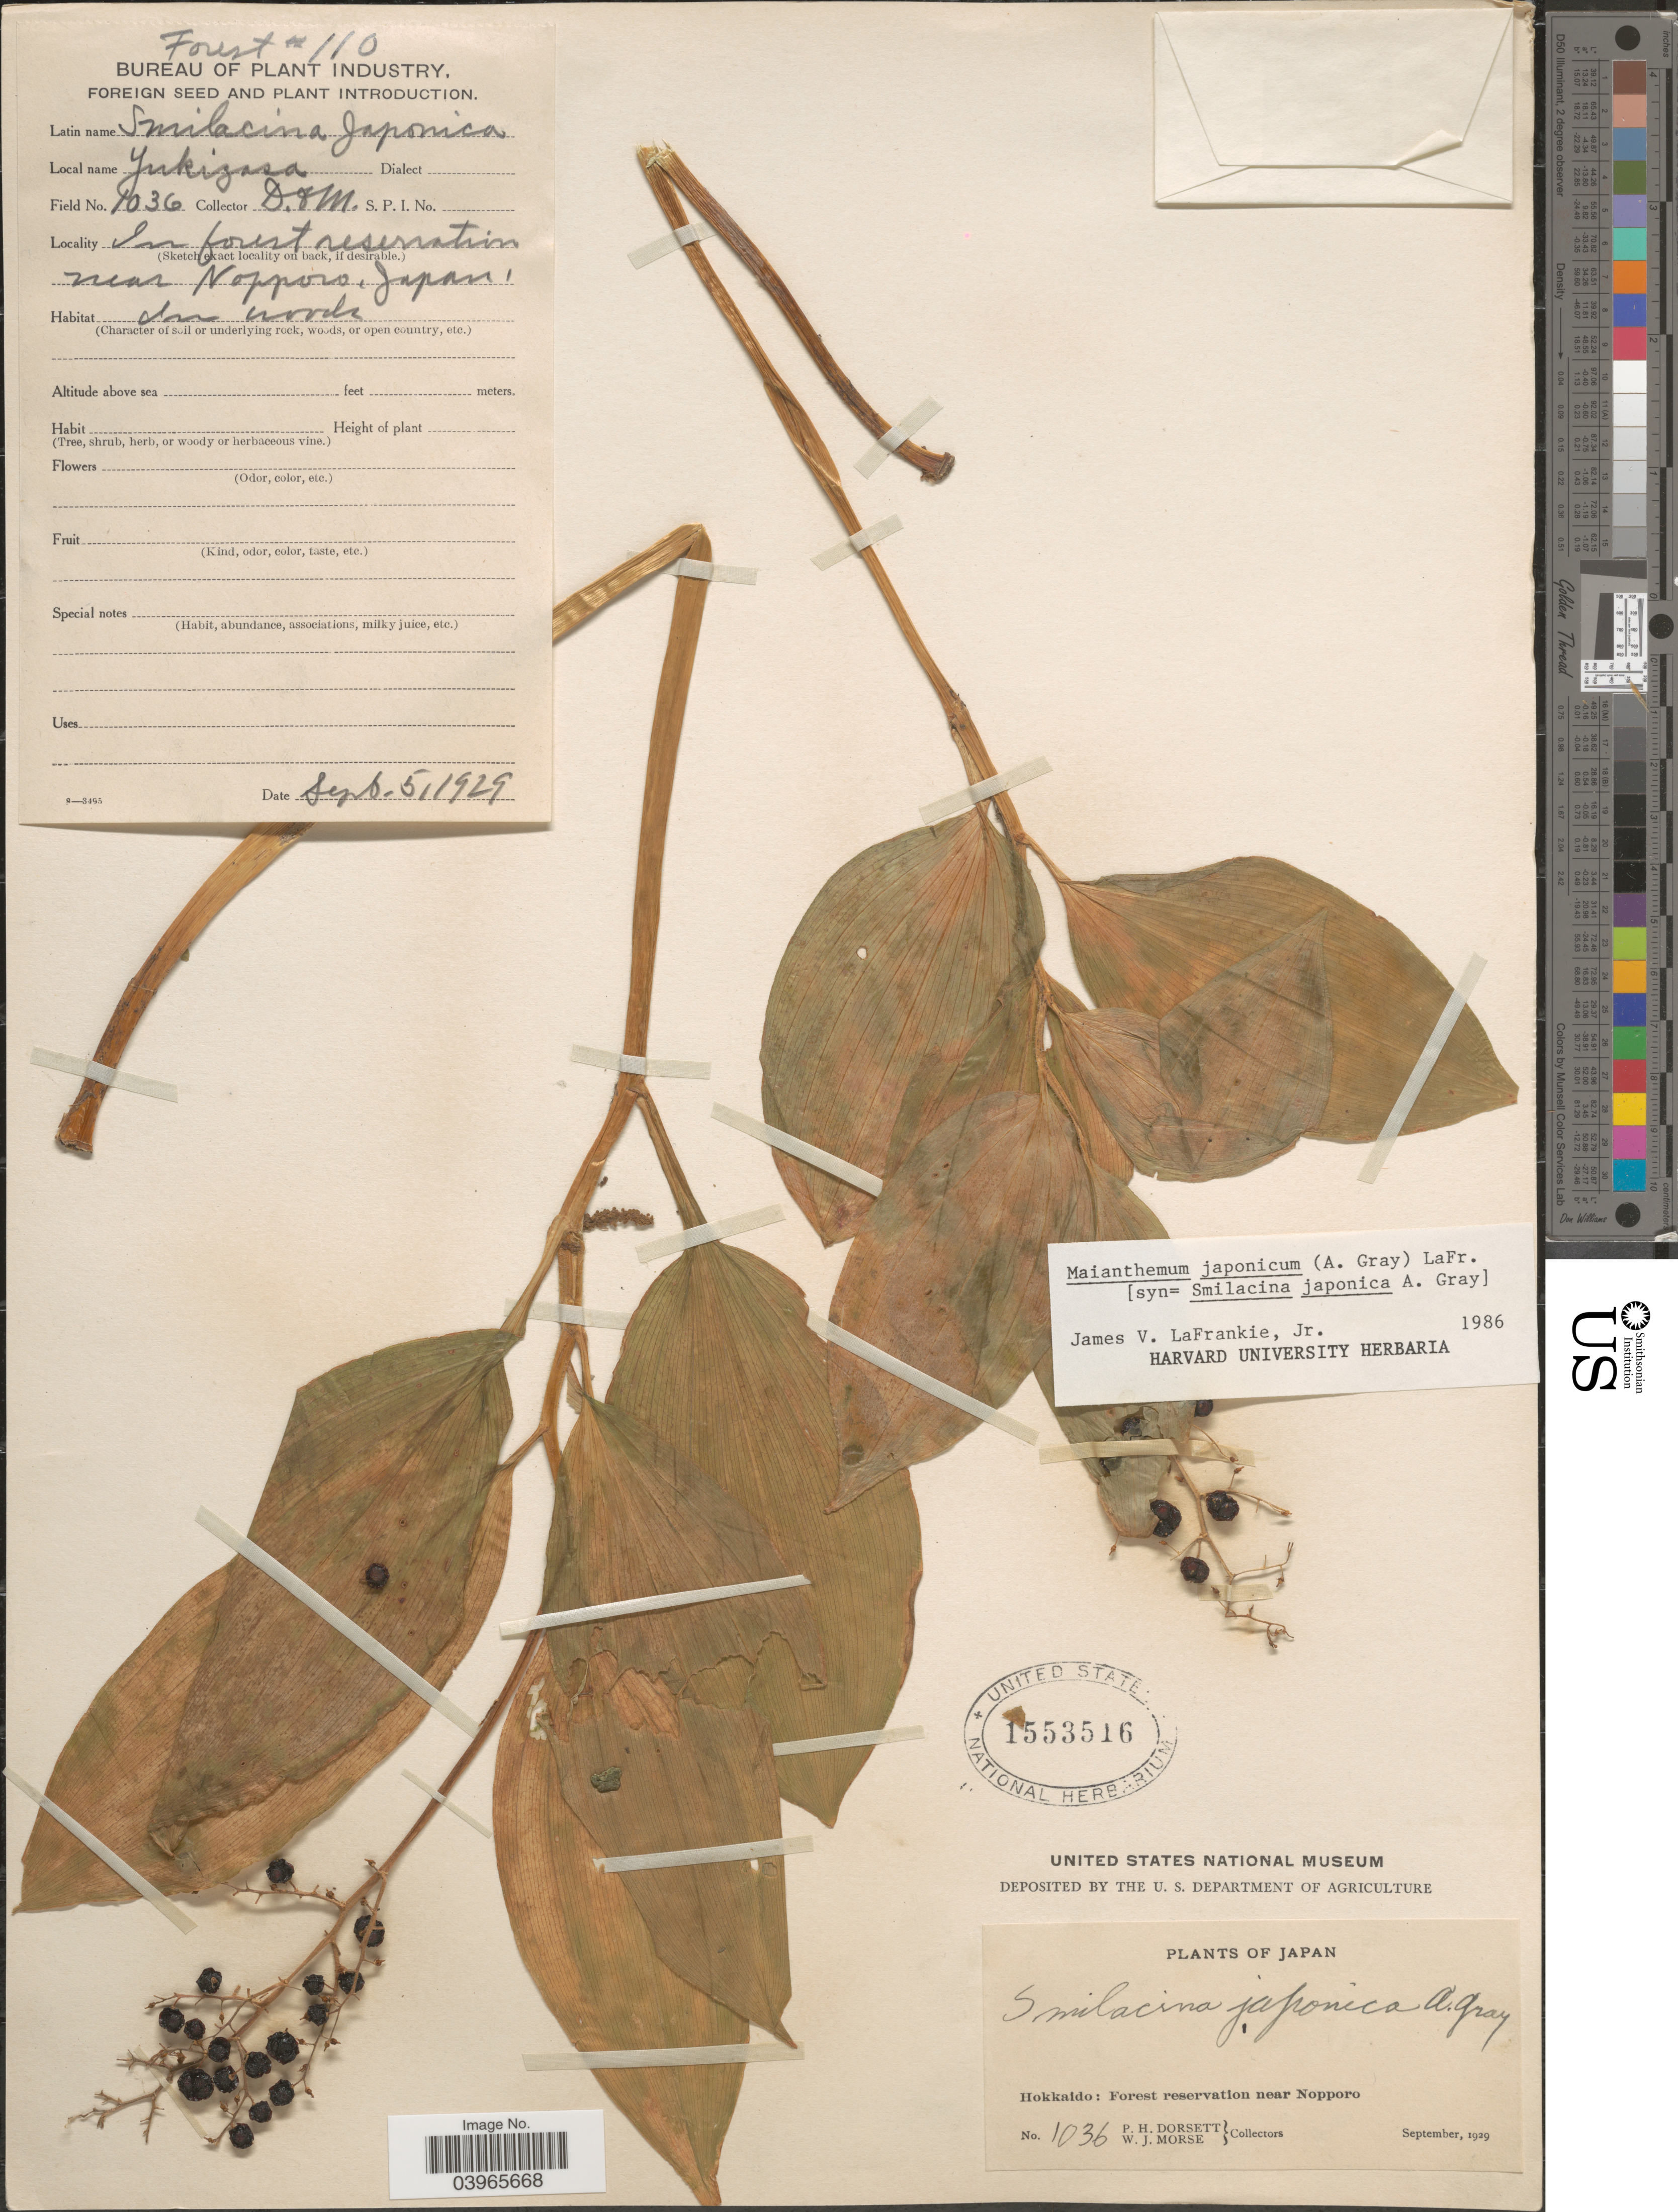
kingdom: Plantae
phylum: Tracheophyta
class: Liliopsida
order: Asparagales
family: Asparagaceae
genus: Maianthemum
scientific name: Maianthemum japonicum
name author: (A. Gray) La Frankie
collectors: P. H. Dorsett & W. J. Morse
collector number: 1036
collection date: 1929-09-05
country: Japan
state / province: Hokkaidō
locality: Forest reservation near Nopporo.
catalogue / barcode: US 1553516